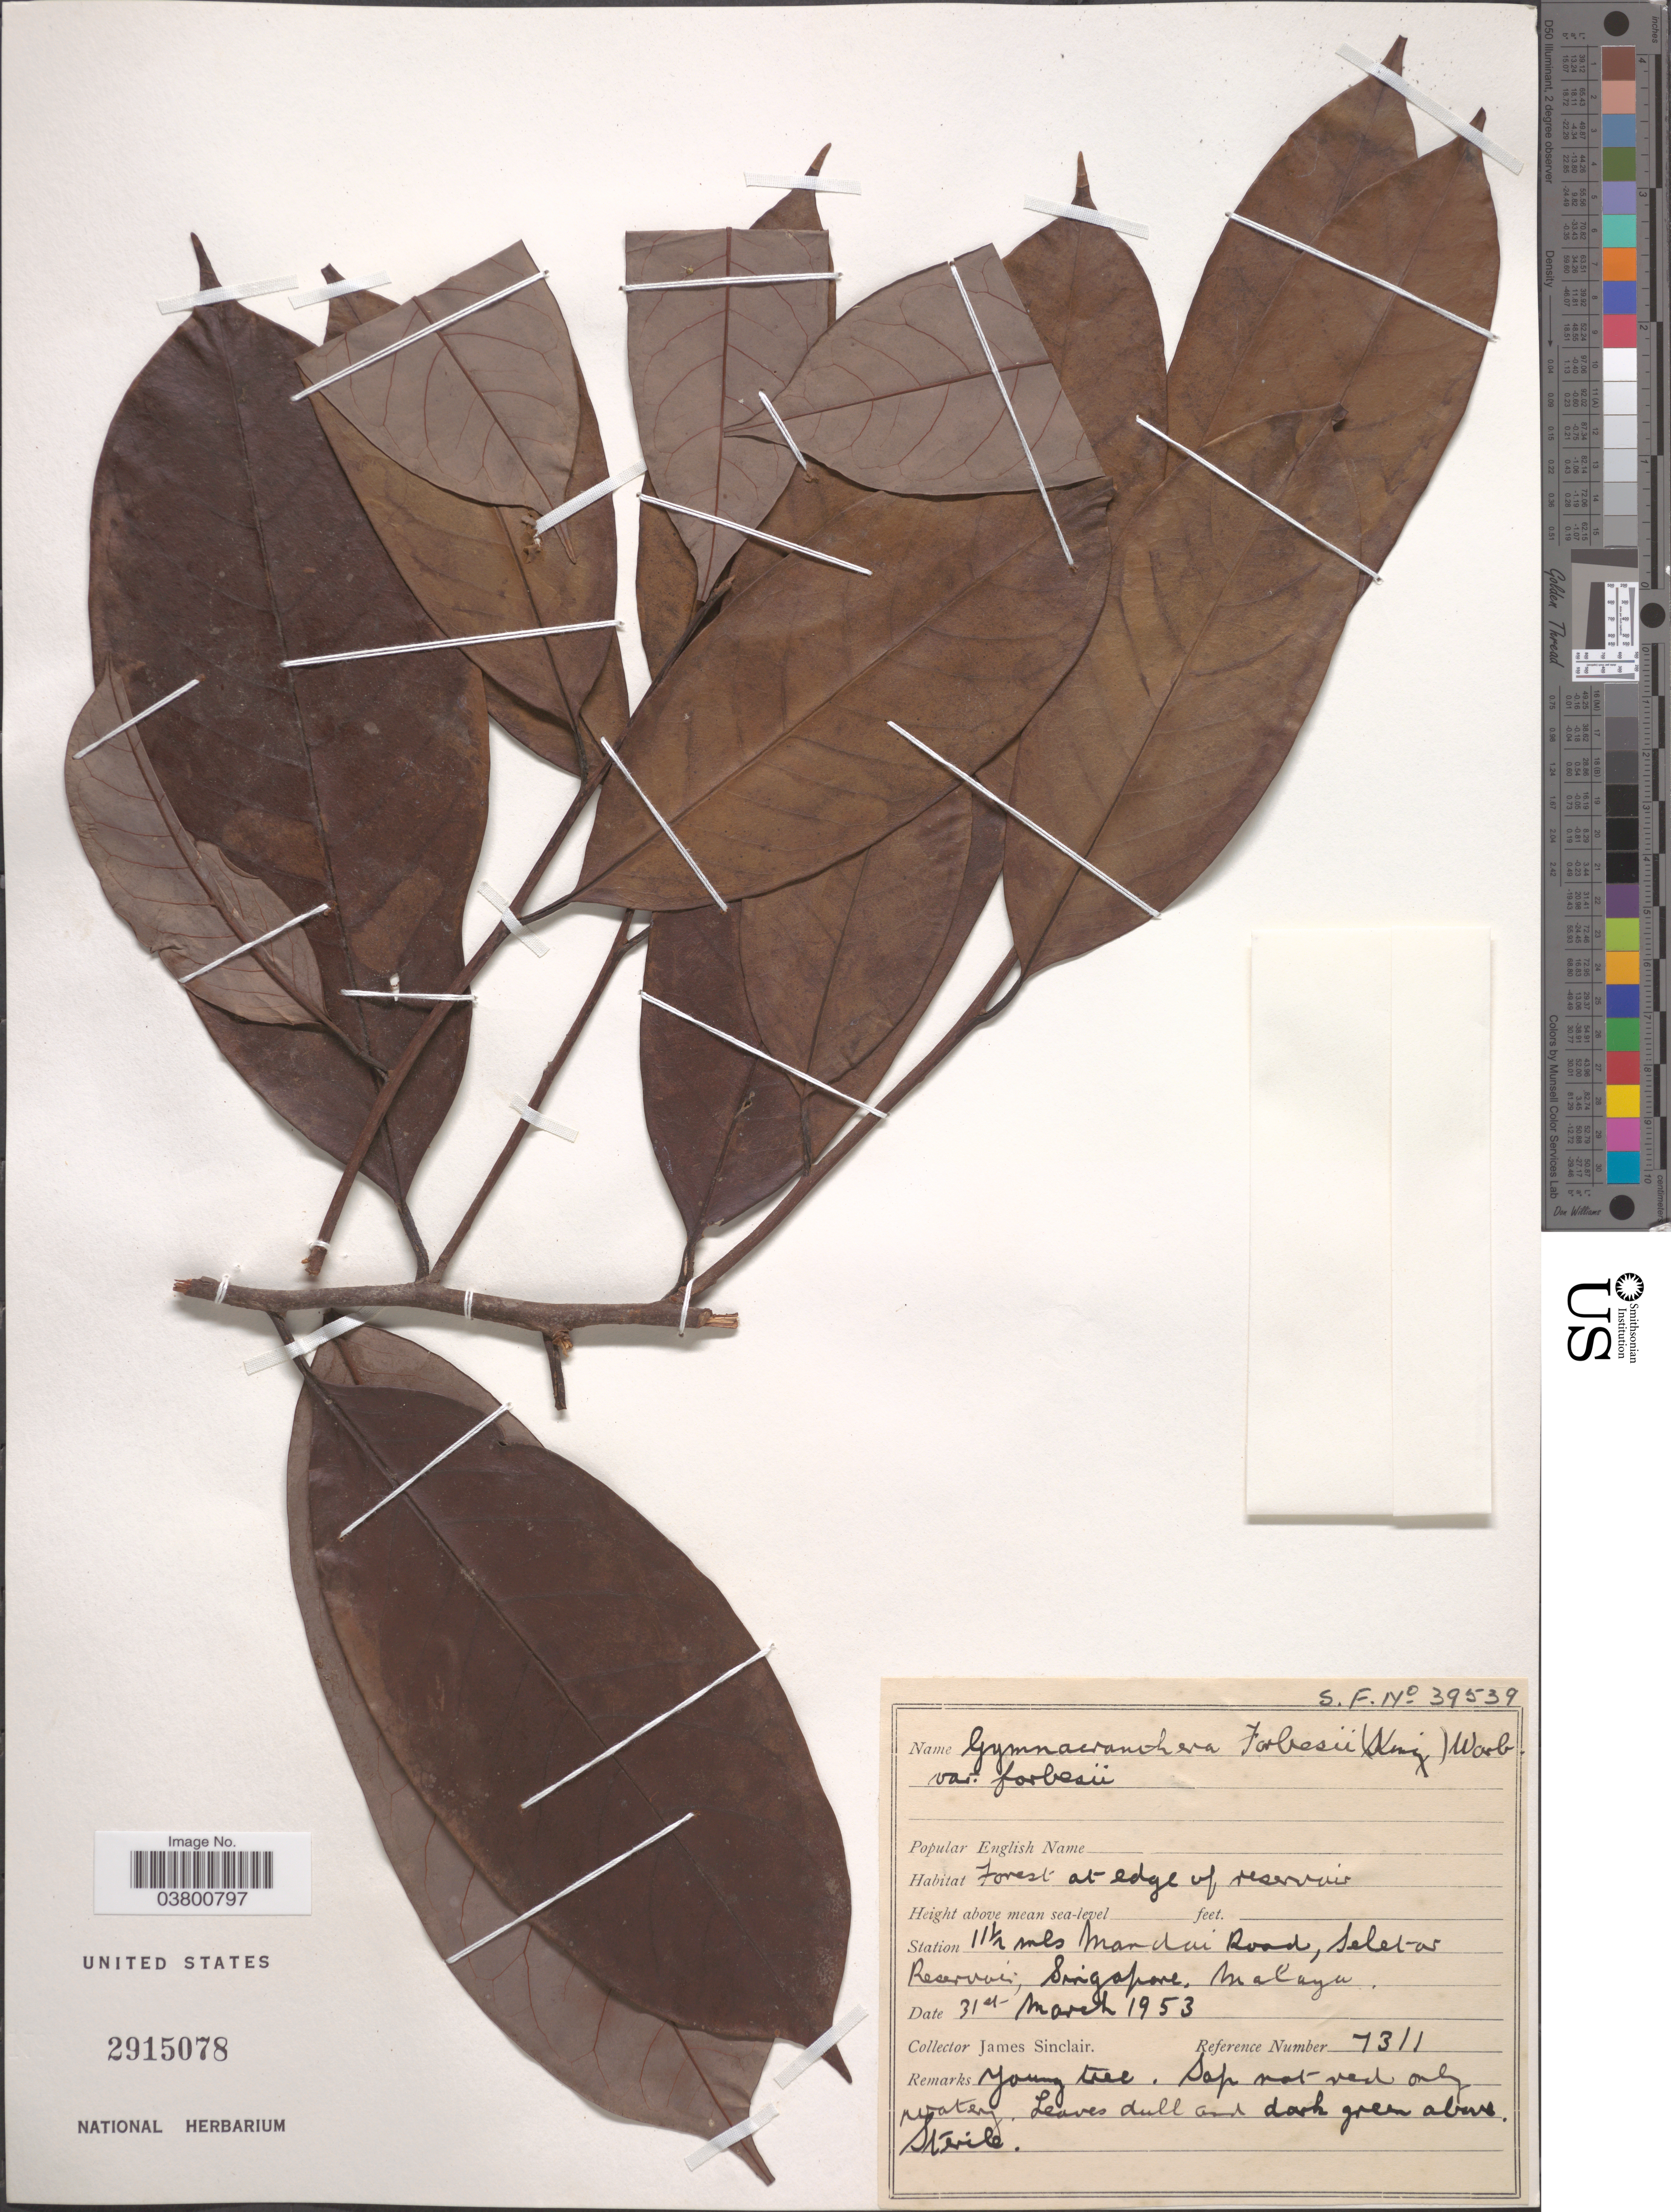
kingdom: Plantae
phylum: Tracheophyta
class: Magnoliopsida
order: Magnoliales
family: Myristicaceae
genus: Gymnacranthera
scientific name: Gymnacranthera forbesii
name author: (R.M. King) Warb.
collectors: J. Sinclair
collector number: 7311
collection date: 1953-03-31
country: Singapore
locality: Station 11½ mls Mandai Road, Seletar Reservoir, Malaya.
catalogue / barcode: US 2915078